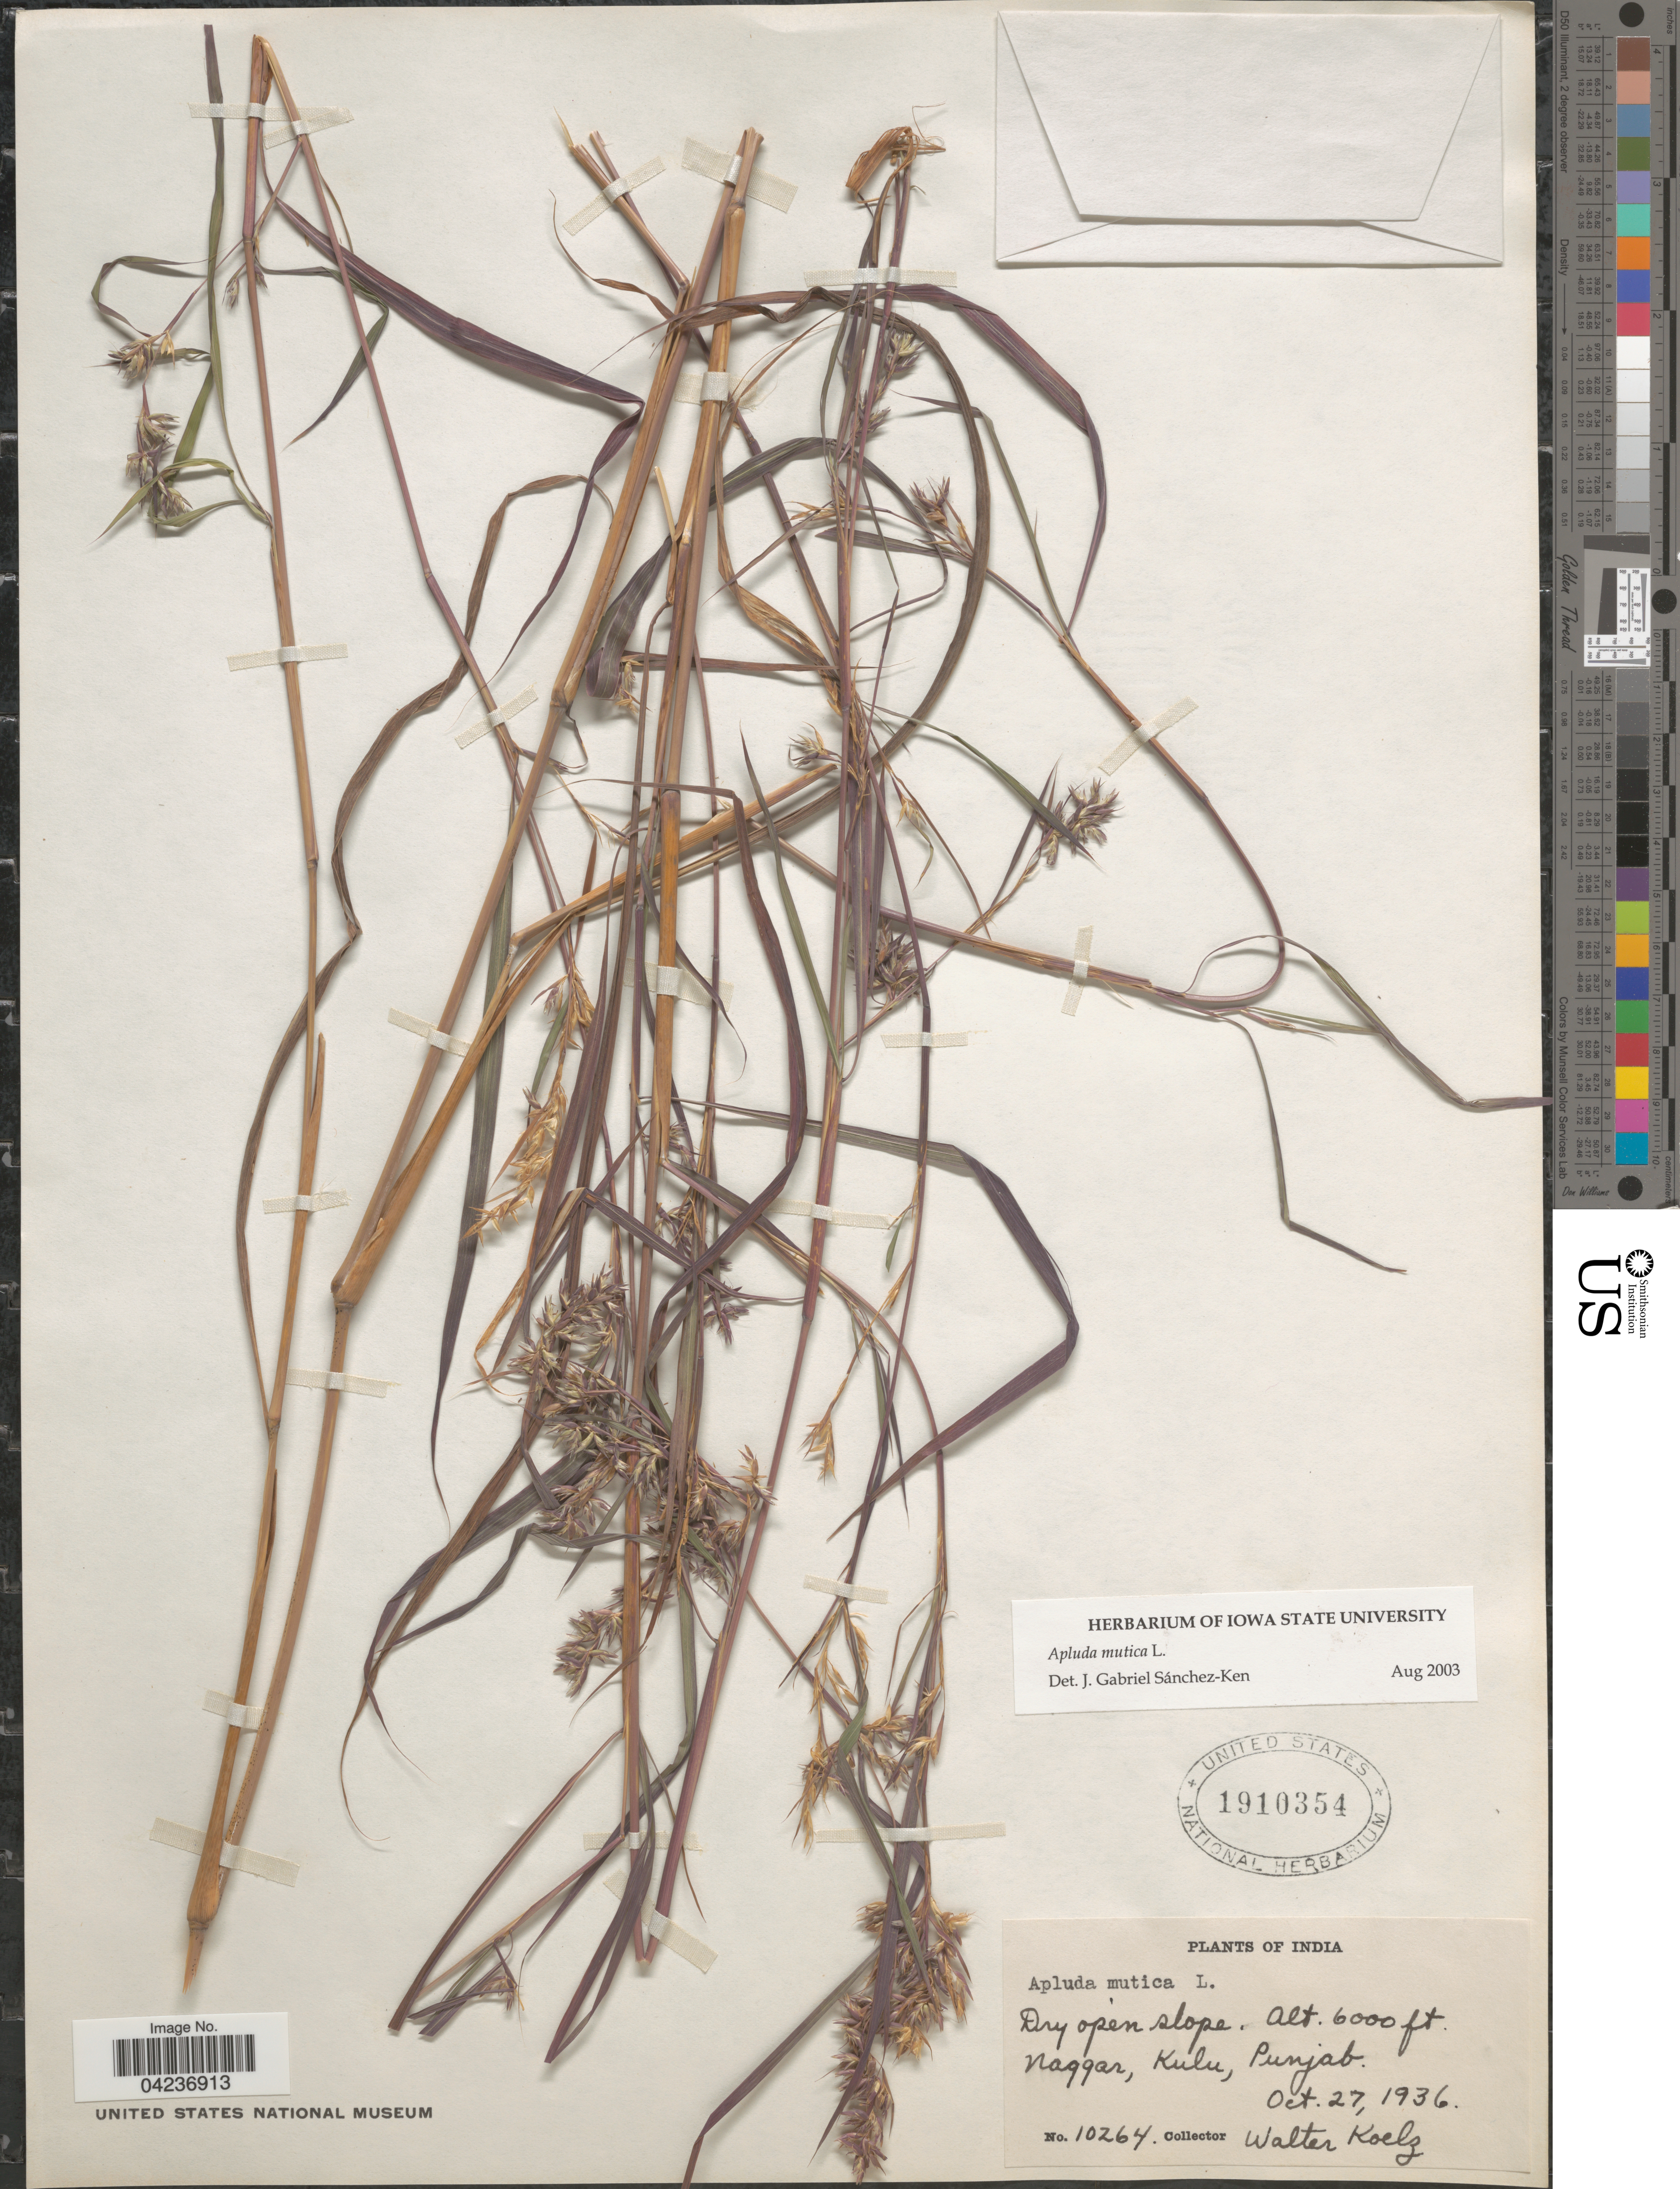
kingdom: Plantae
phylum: Tracheophyta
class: Liliopsida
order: Poales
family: Poaceae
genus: Apluda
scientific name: Apluda mutica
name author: L.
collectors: W. N. Koelz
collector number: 10264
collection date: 1936-10-27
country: India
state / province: Punjab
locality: Naggar, Kulu.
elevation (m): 1829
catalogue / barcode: US 1910354